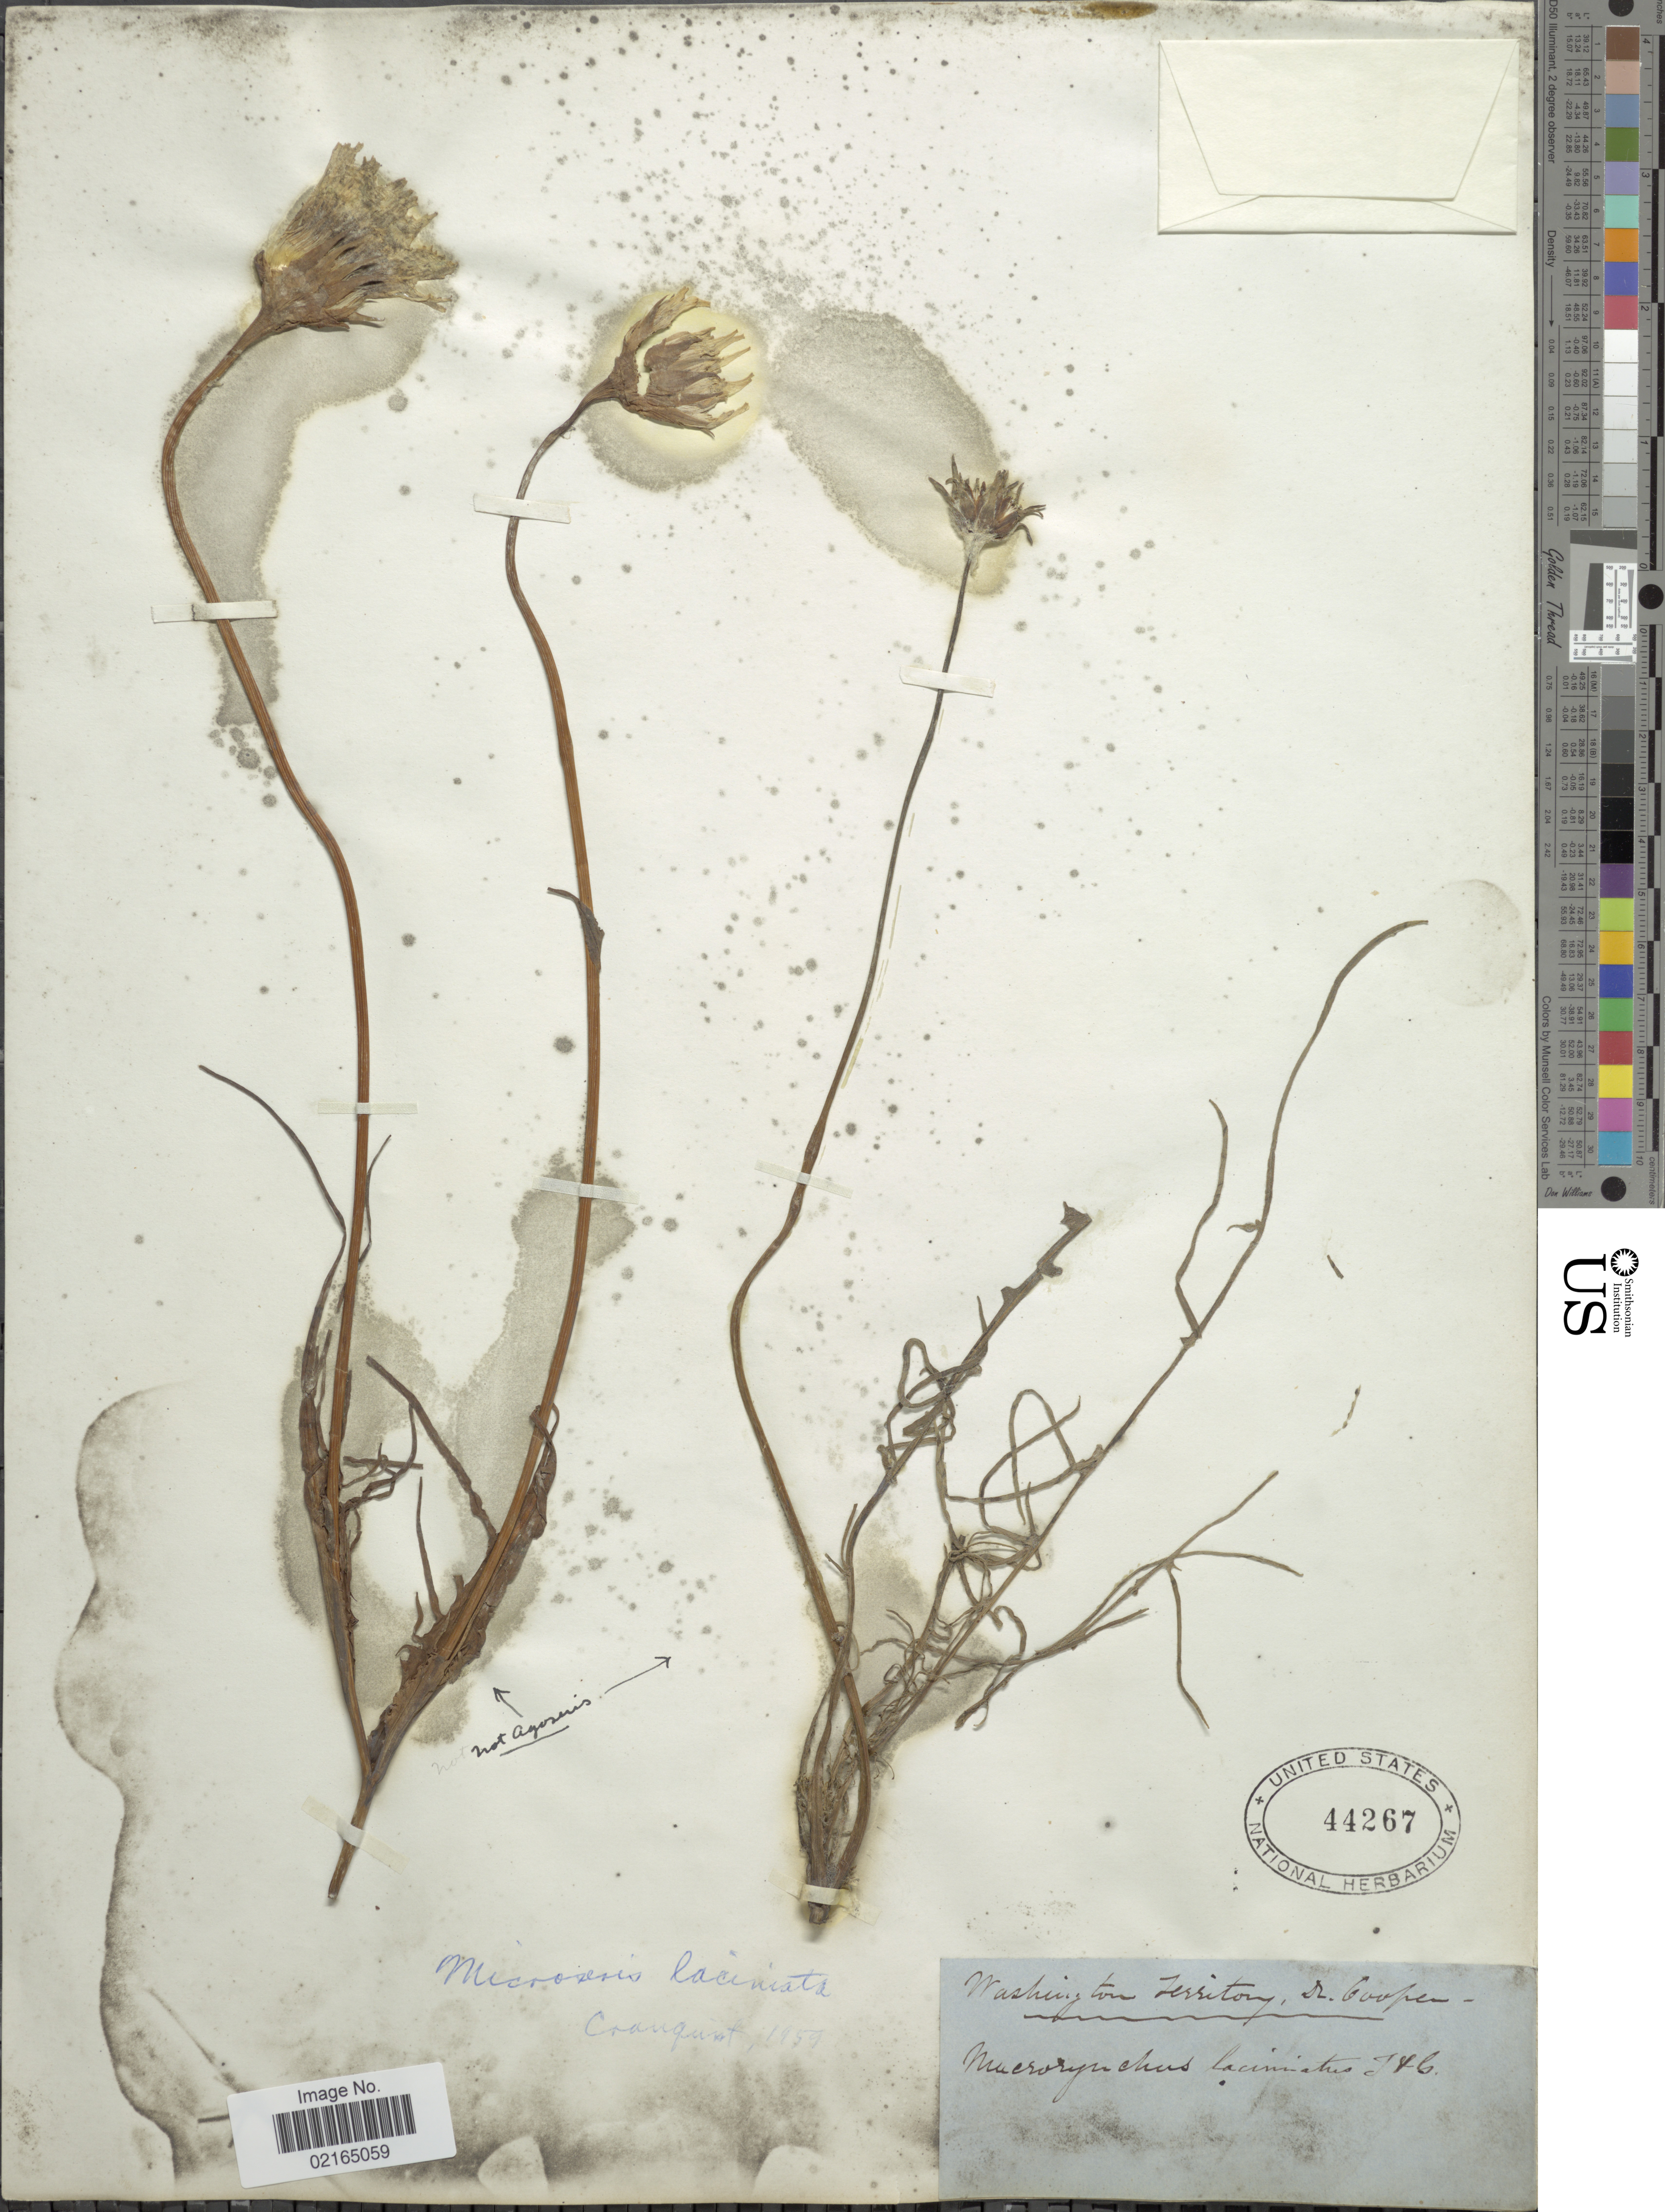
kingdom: Plantae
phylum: Tracheophyta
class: Magnoliopsida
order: Asterales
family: Asteraceae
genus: Microseris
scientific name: Microseris laciniata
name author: (Hook.) Sch. Bip.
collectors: Dr. Cooper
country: United States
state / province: Washington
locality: Washington Territory.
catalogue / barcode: US 44267